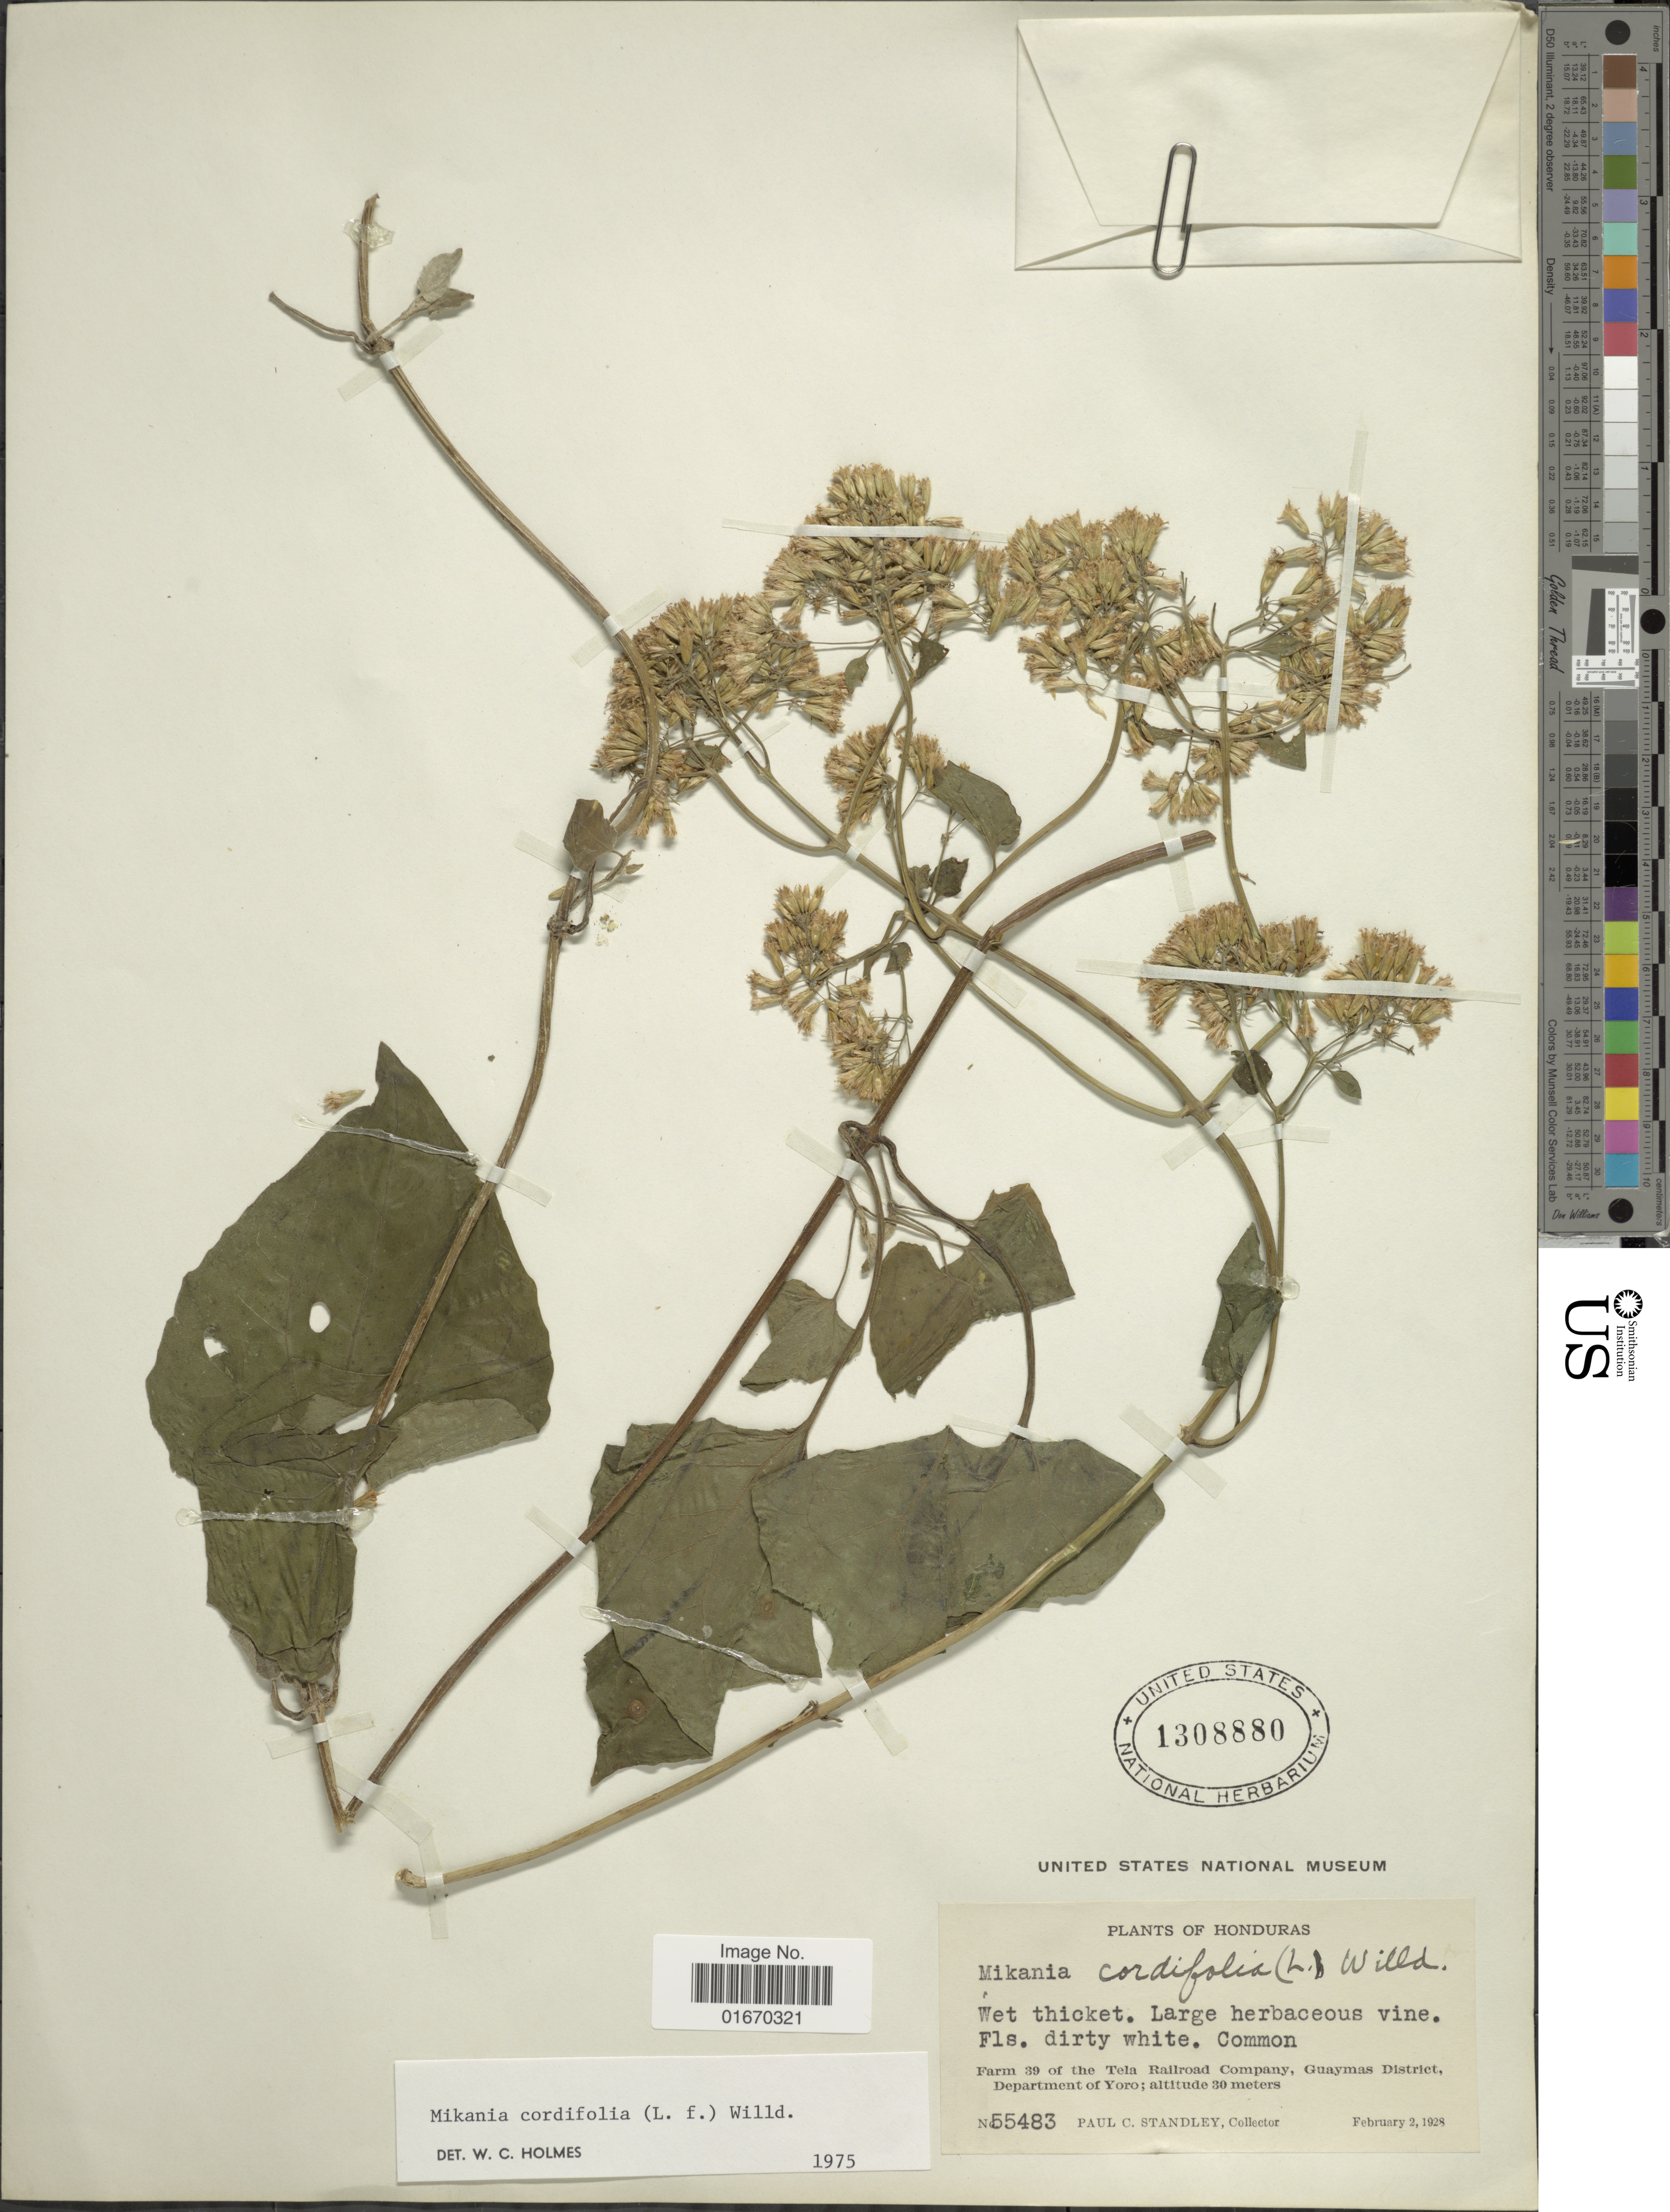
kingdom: Plantae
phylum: Tracheophyta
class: Magnoliopsida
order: Asterales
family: Asteraceae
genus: Mikania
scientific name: Mikania cordifolia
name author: Kunth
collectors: P. C. Standley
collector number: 55483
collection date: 1928-02-02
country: Honduras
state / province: Yoro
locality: Farm 39 of the Tela Railroad Company, Guaymas District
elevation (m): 30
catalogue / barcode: US 1308880